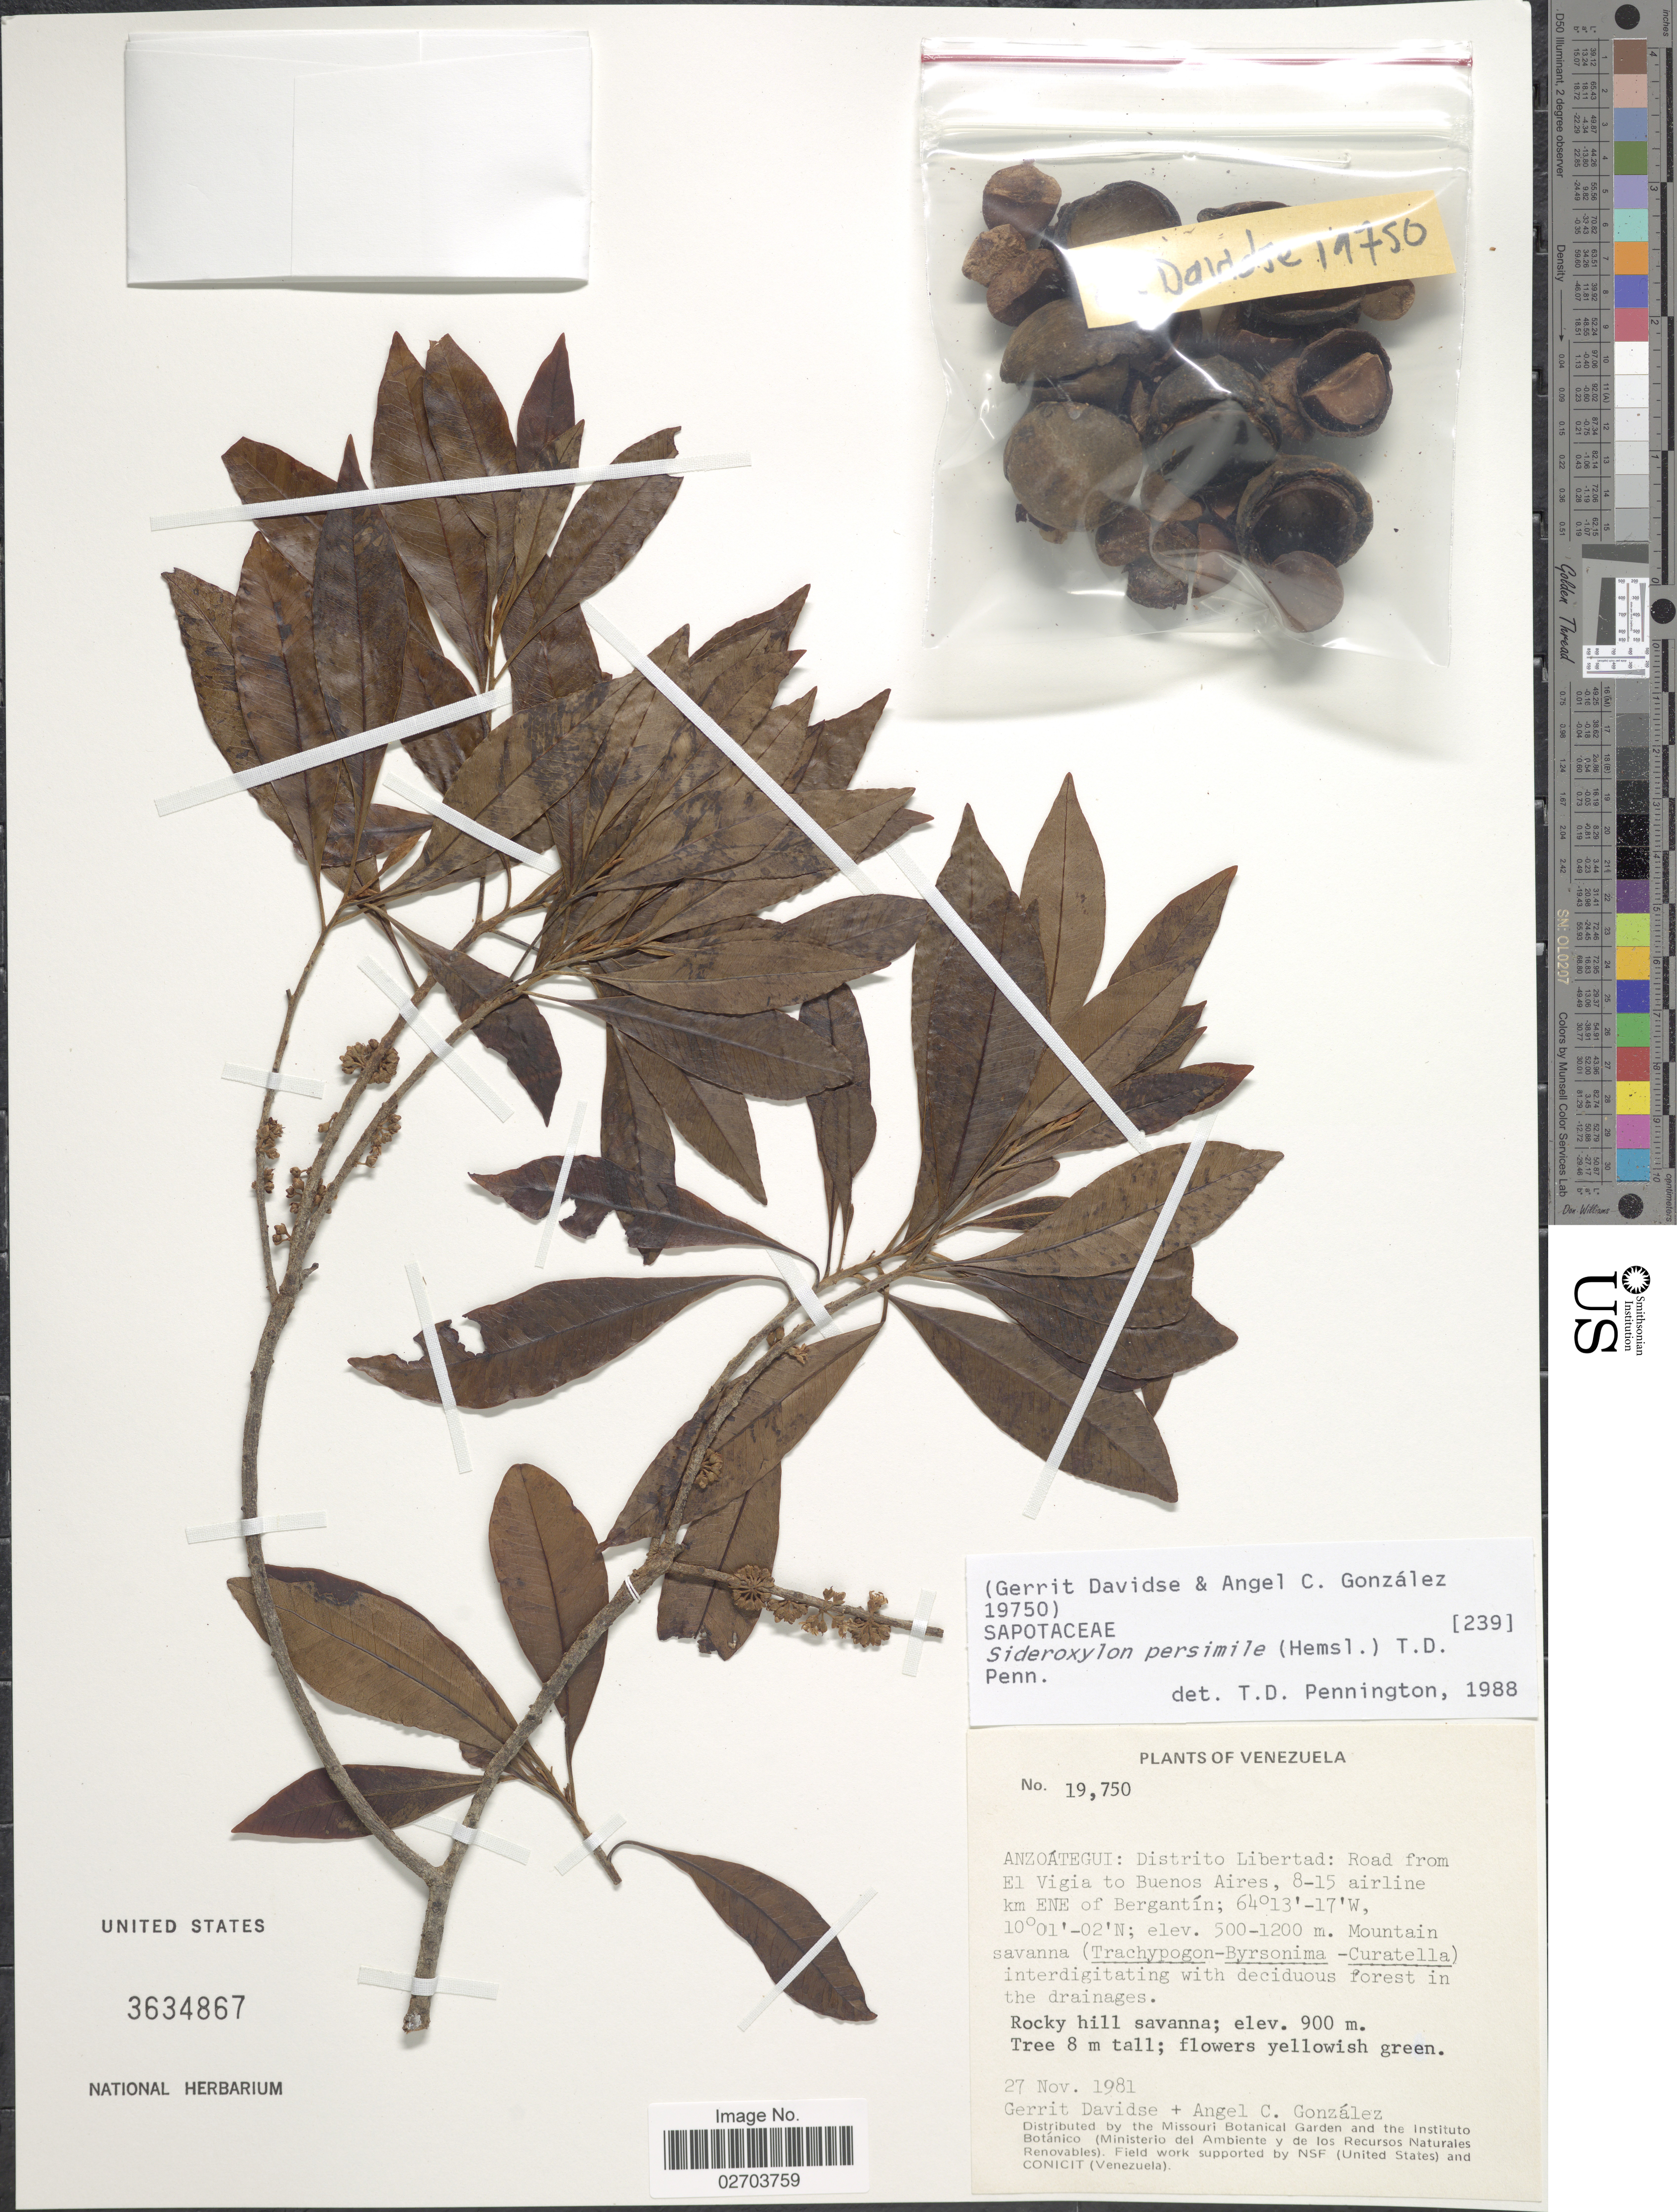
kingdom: Plantae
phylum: Tracheophyta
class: Magnoliopsida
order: Ericales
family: Sapotaceae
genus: Sideroxylon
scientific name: Sideroxylon persimile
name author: (Hemsl.) T.D. Penn.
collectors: G. Davidse & A. C. González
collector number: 19750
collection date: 1981-11-27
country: Venezuela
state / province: Anzoategui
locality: Distrito Libertad: Road from El Vigia to Buenos Aires, 8-15 airlin km ENE of Bergantin, Mountain savanna, rocky hill savanna.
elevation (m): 900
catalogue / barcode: US 3634867